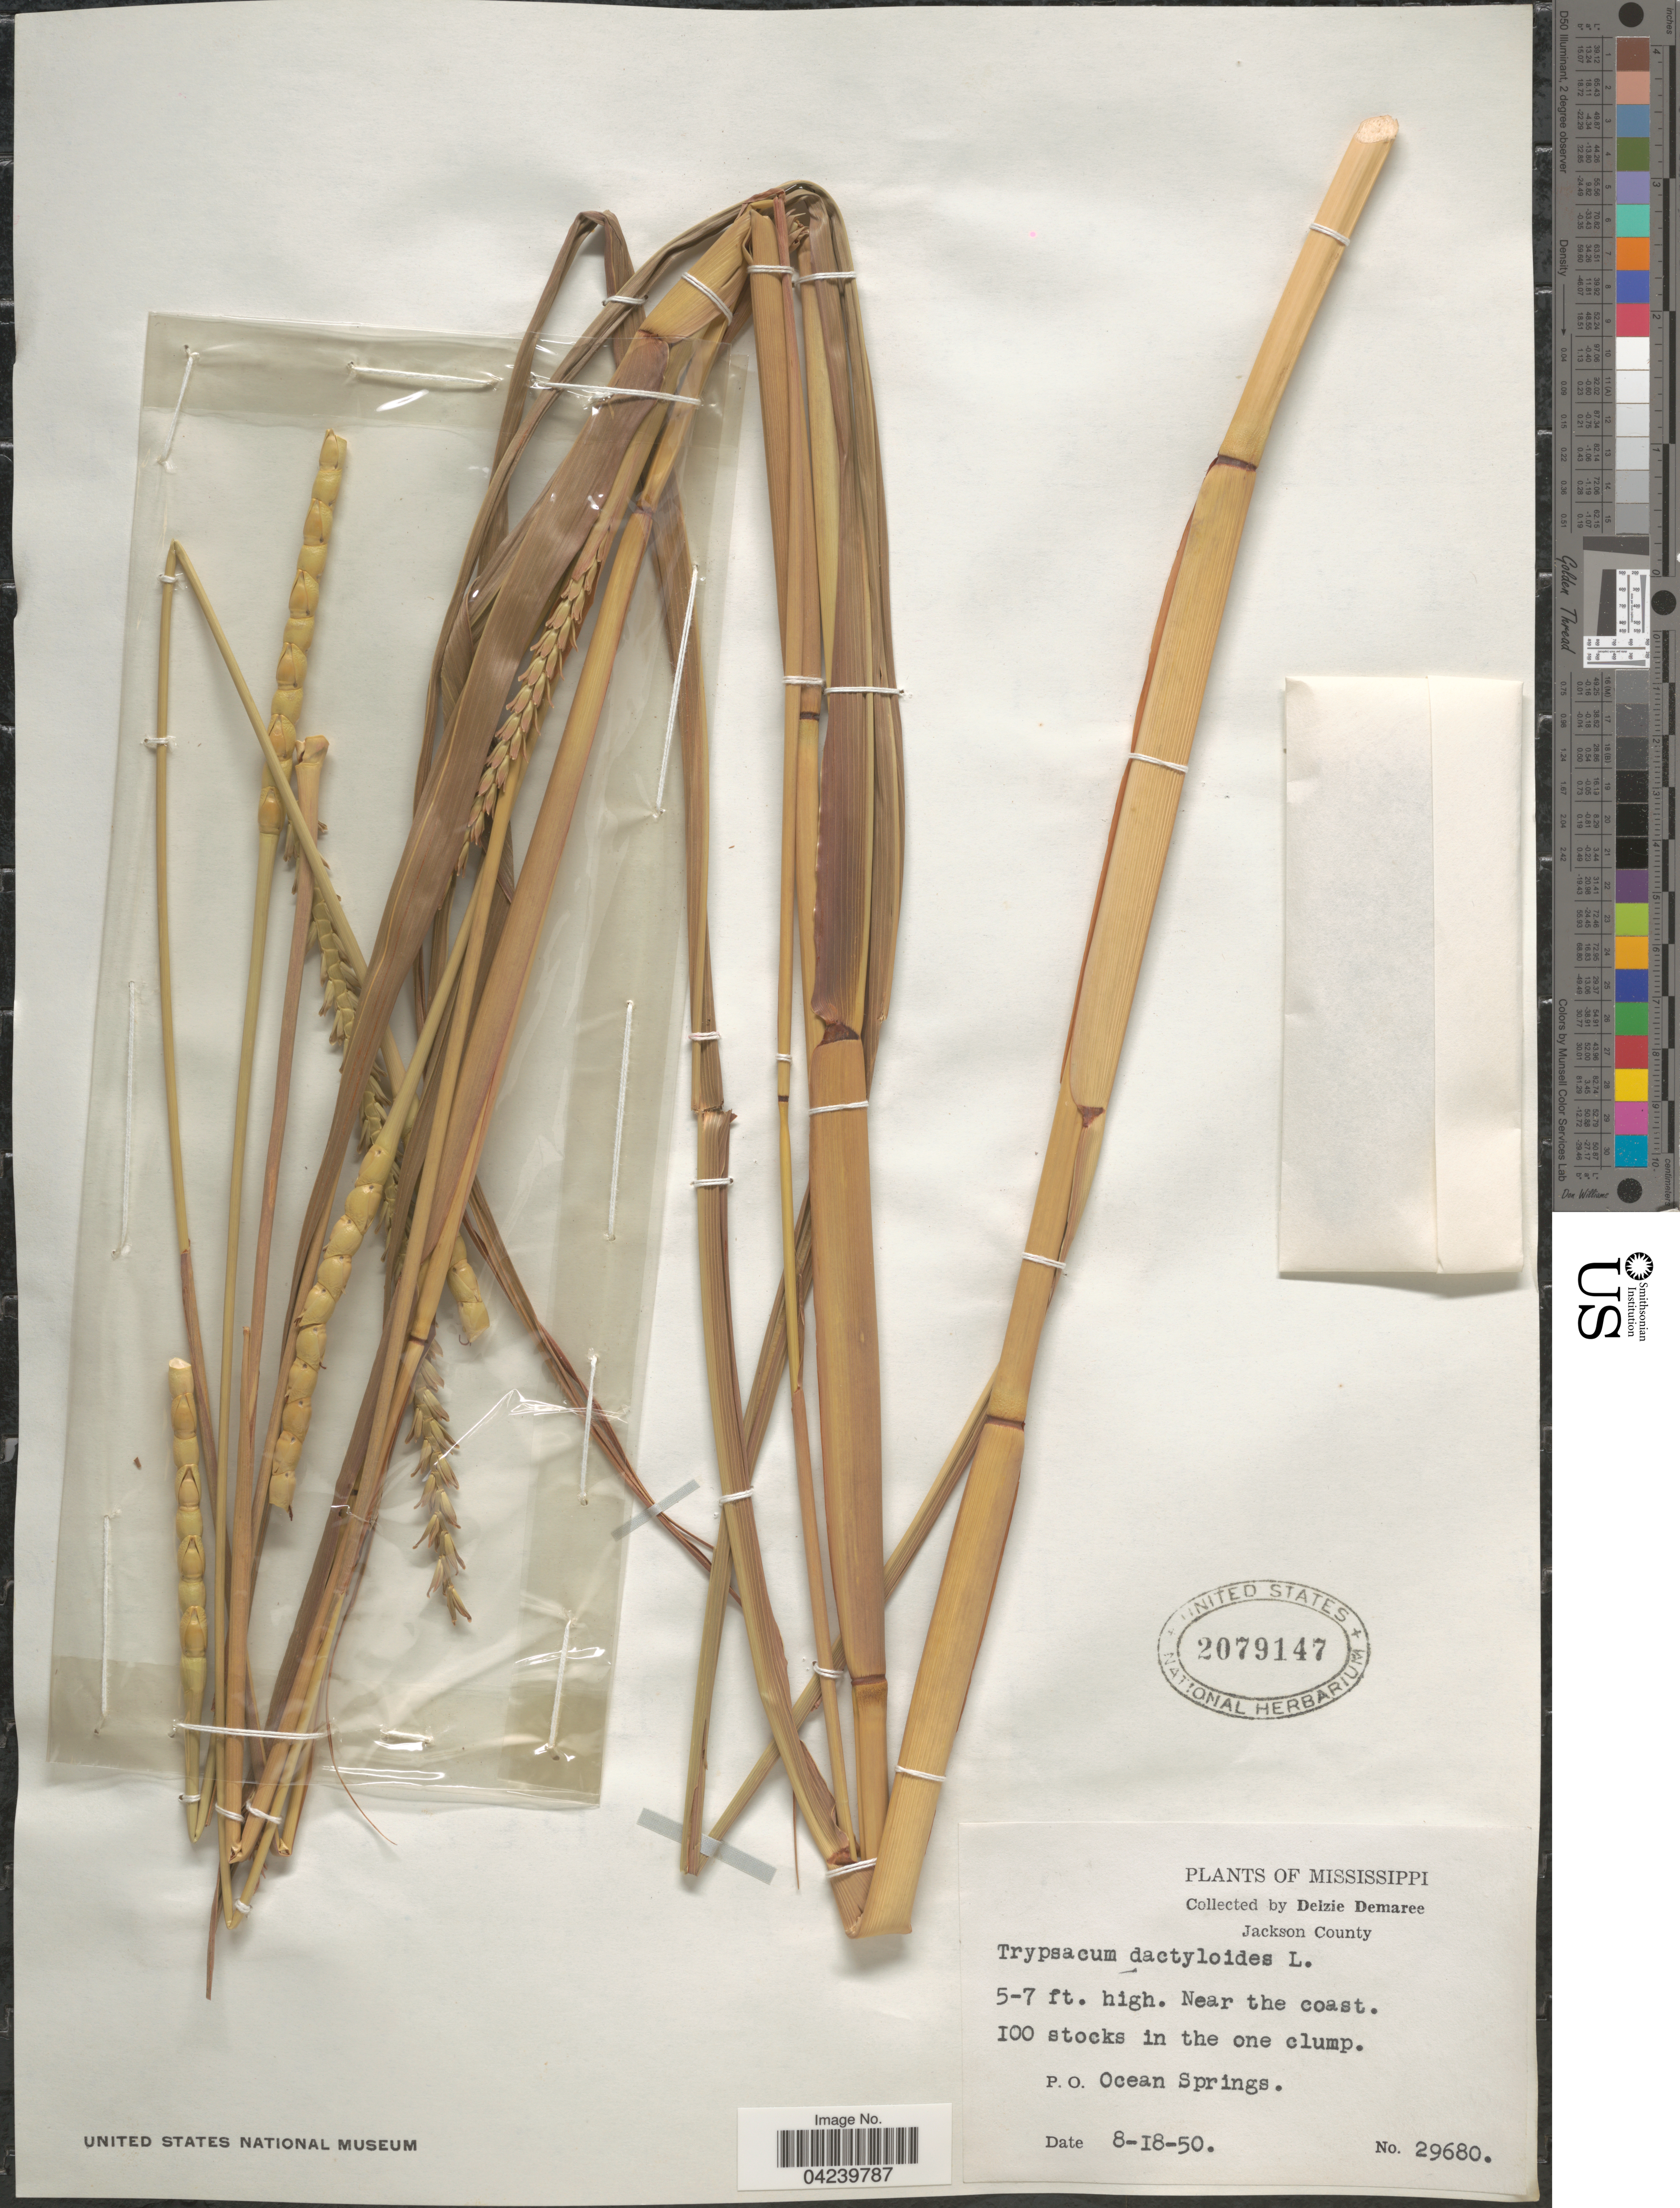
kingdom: Plantae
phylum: Tracheophyta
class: Liliopsida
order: Poales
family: Poaceae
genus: Tripsacum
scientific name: Tripsacum dactyloides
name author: (L.) L.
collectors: D. Demaree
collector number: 29680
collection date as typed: Transcribed d/m/y: 18/8/50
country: United States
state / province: Mississippi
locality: Jackson County. Near the coast. P.O. Ocean Springs.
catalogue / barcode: US 2079147